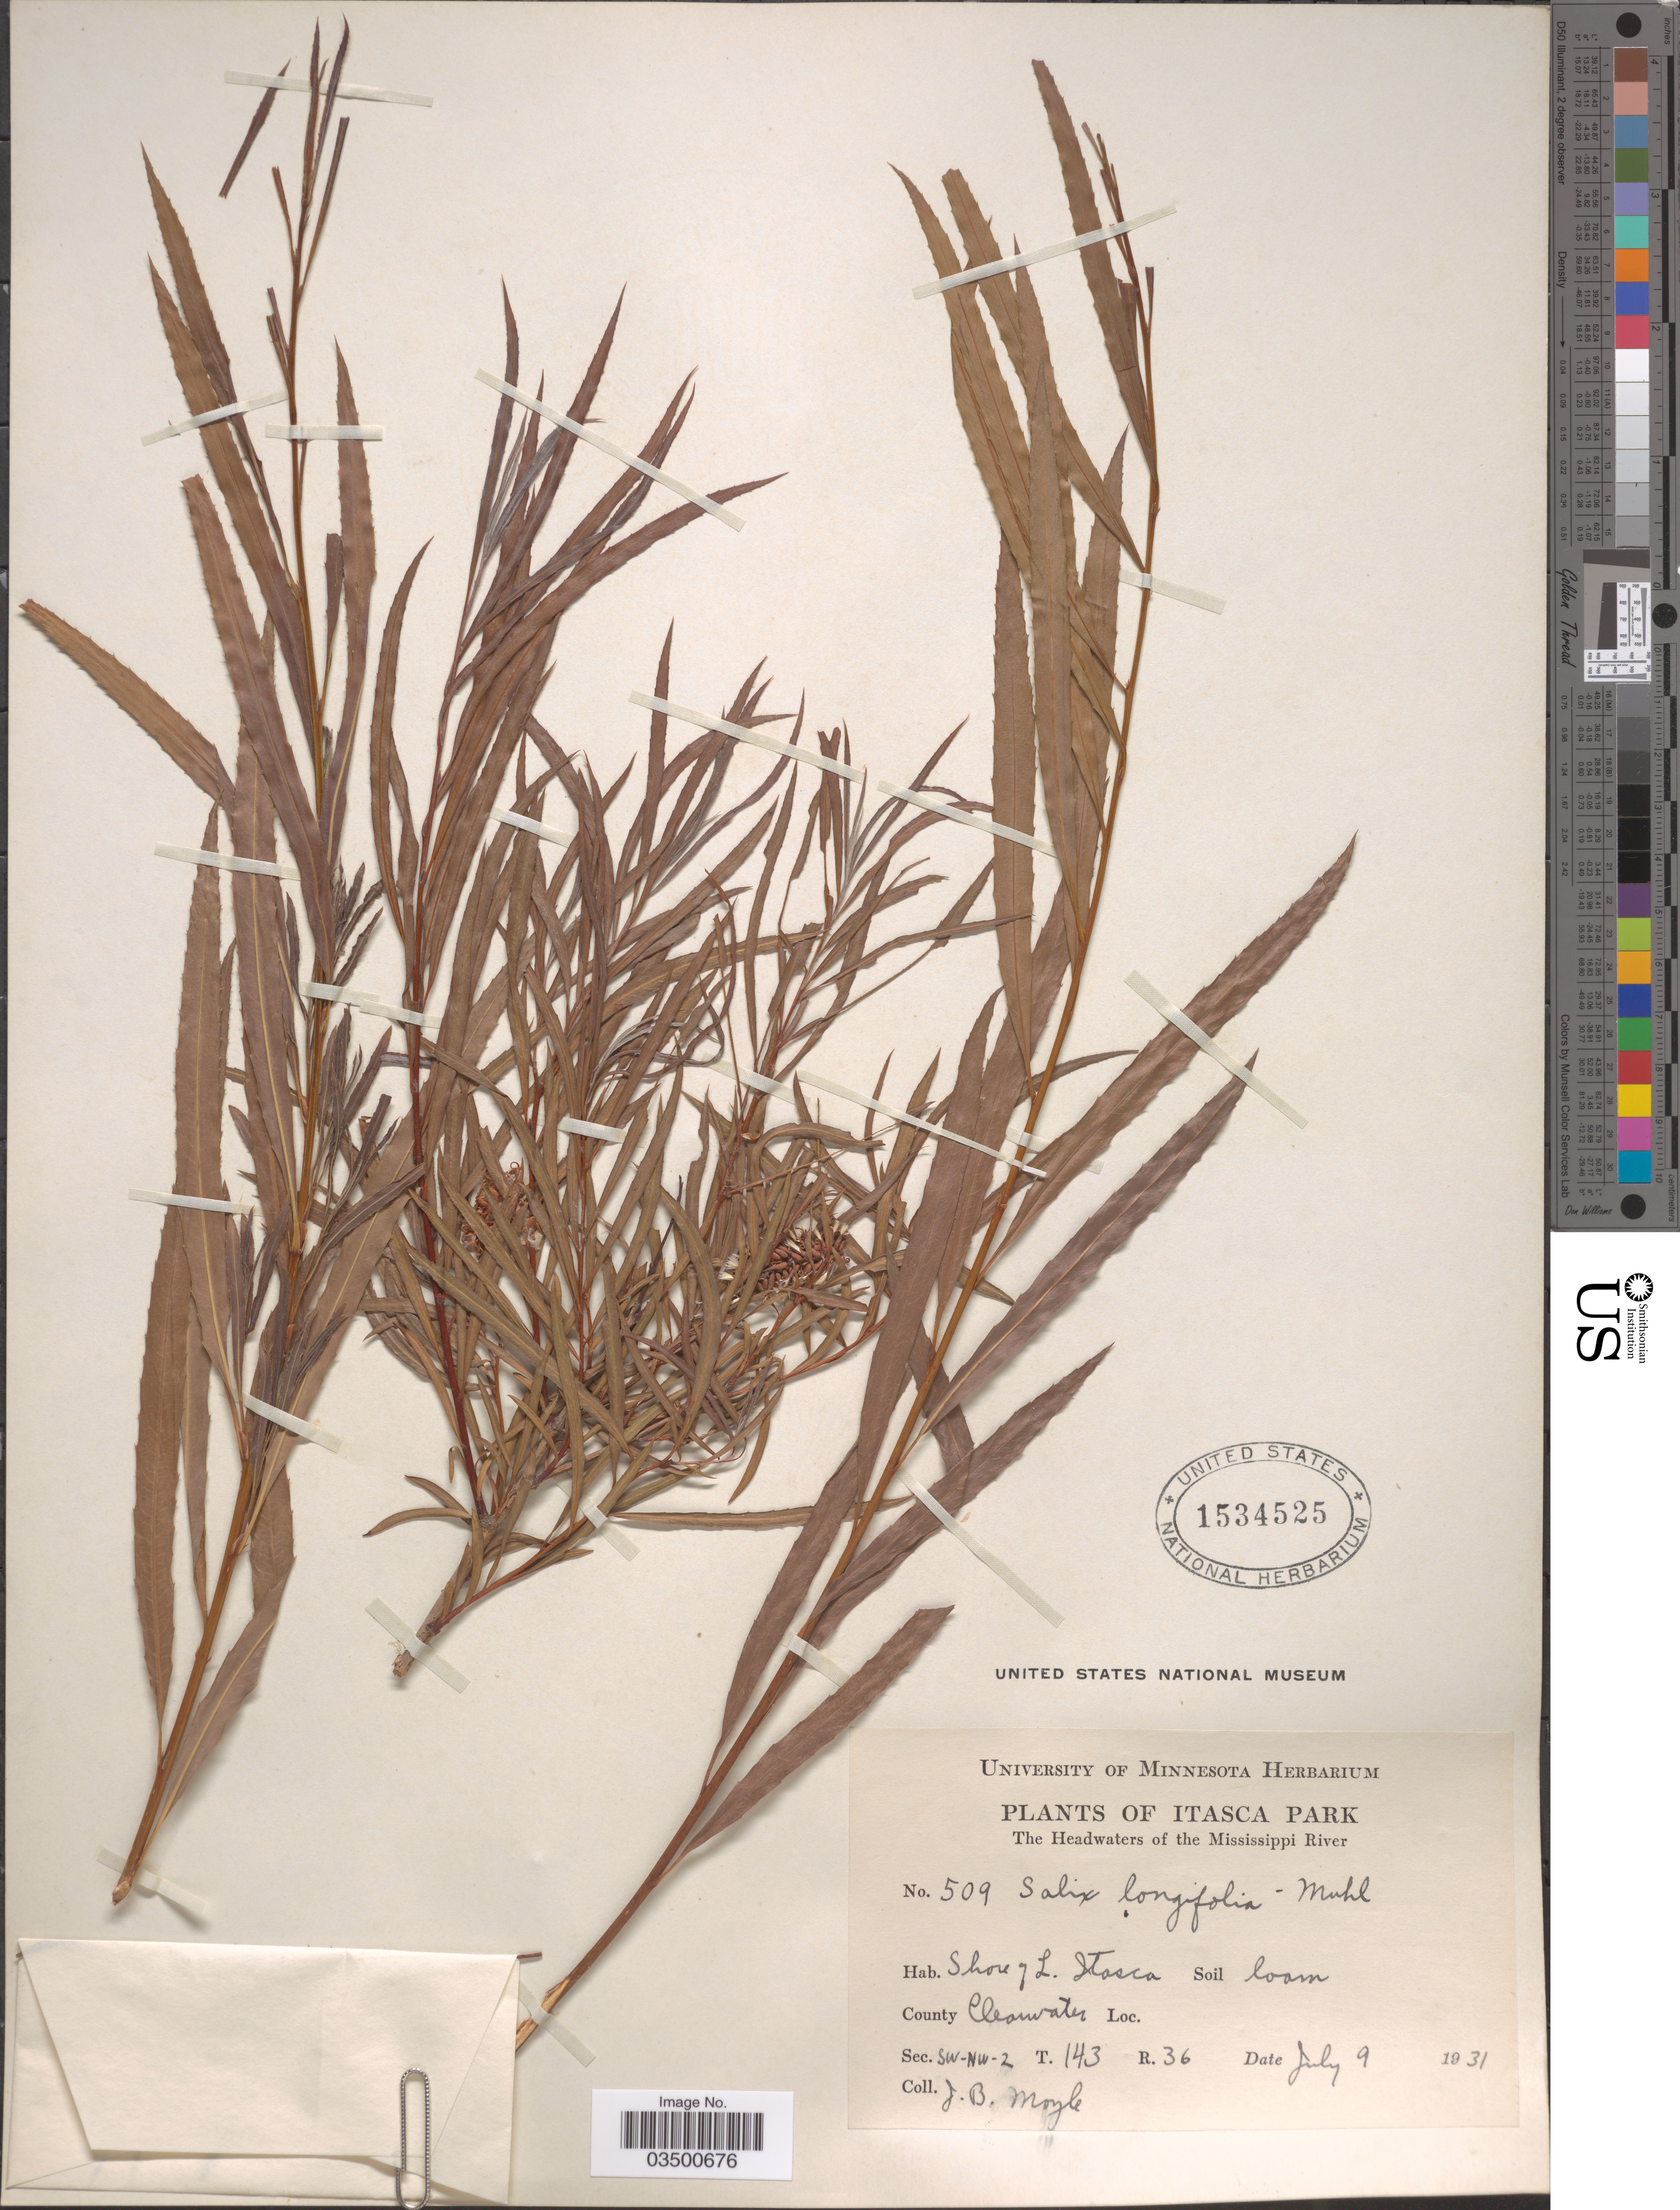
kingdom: Plantae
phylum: Tracheophyta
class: Magnoliopsida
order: Malpighiales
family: Salicaceae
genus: Salix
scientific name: Salix interior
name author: Rowlee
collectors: J. Moyle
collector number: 509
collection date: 1931-07-09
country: United States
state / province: Minnesota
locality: Itasca Park. The Headwaters of the Mississippi River. Shore of L. Itasca. County Clearwater. Sec. SW-NW-2. T.143. R.36.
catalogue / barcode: US 1534525